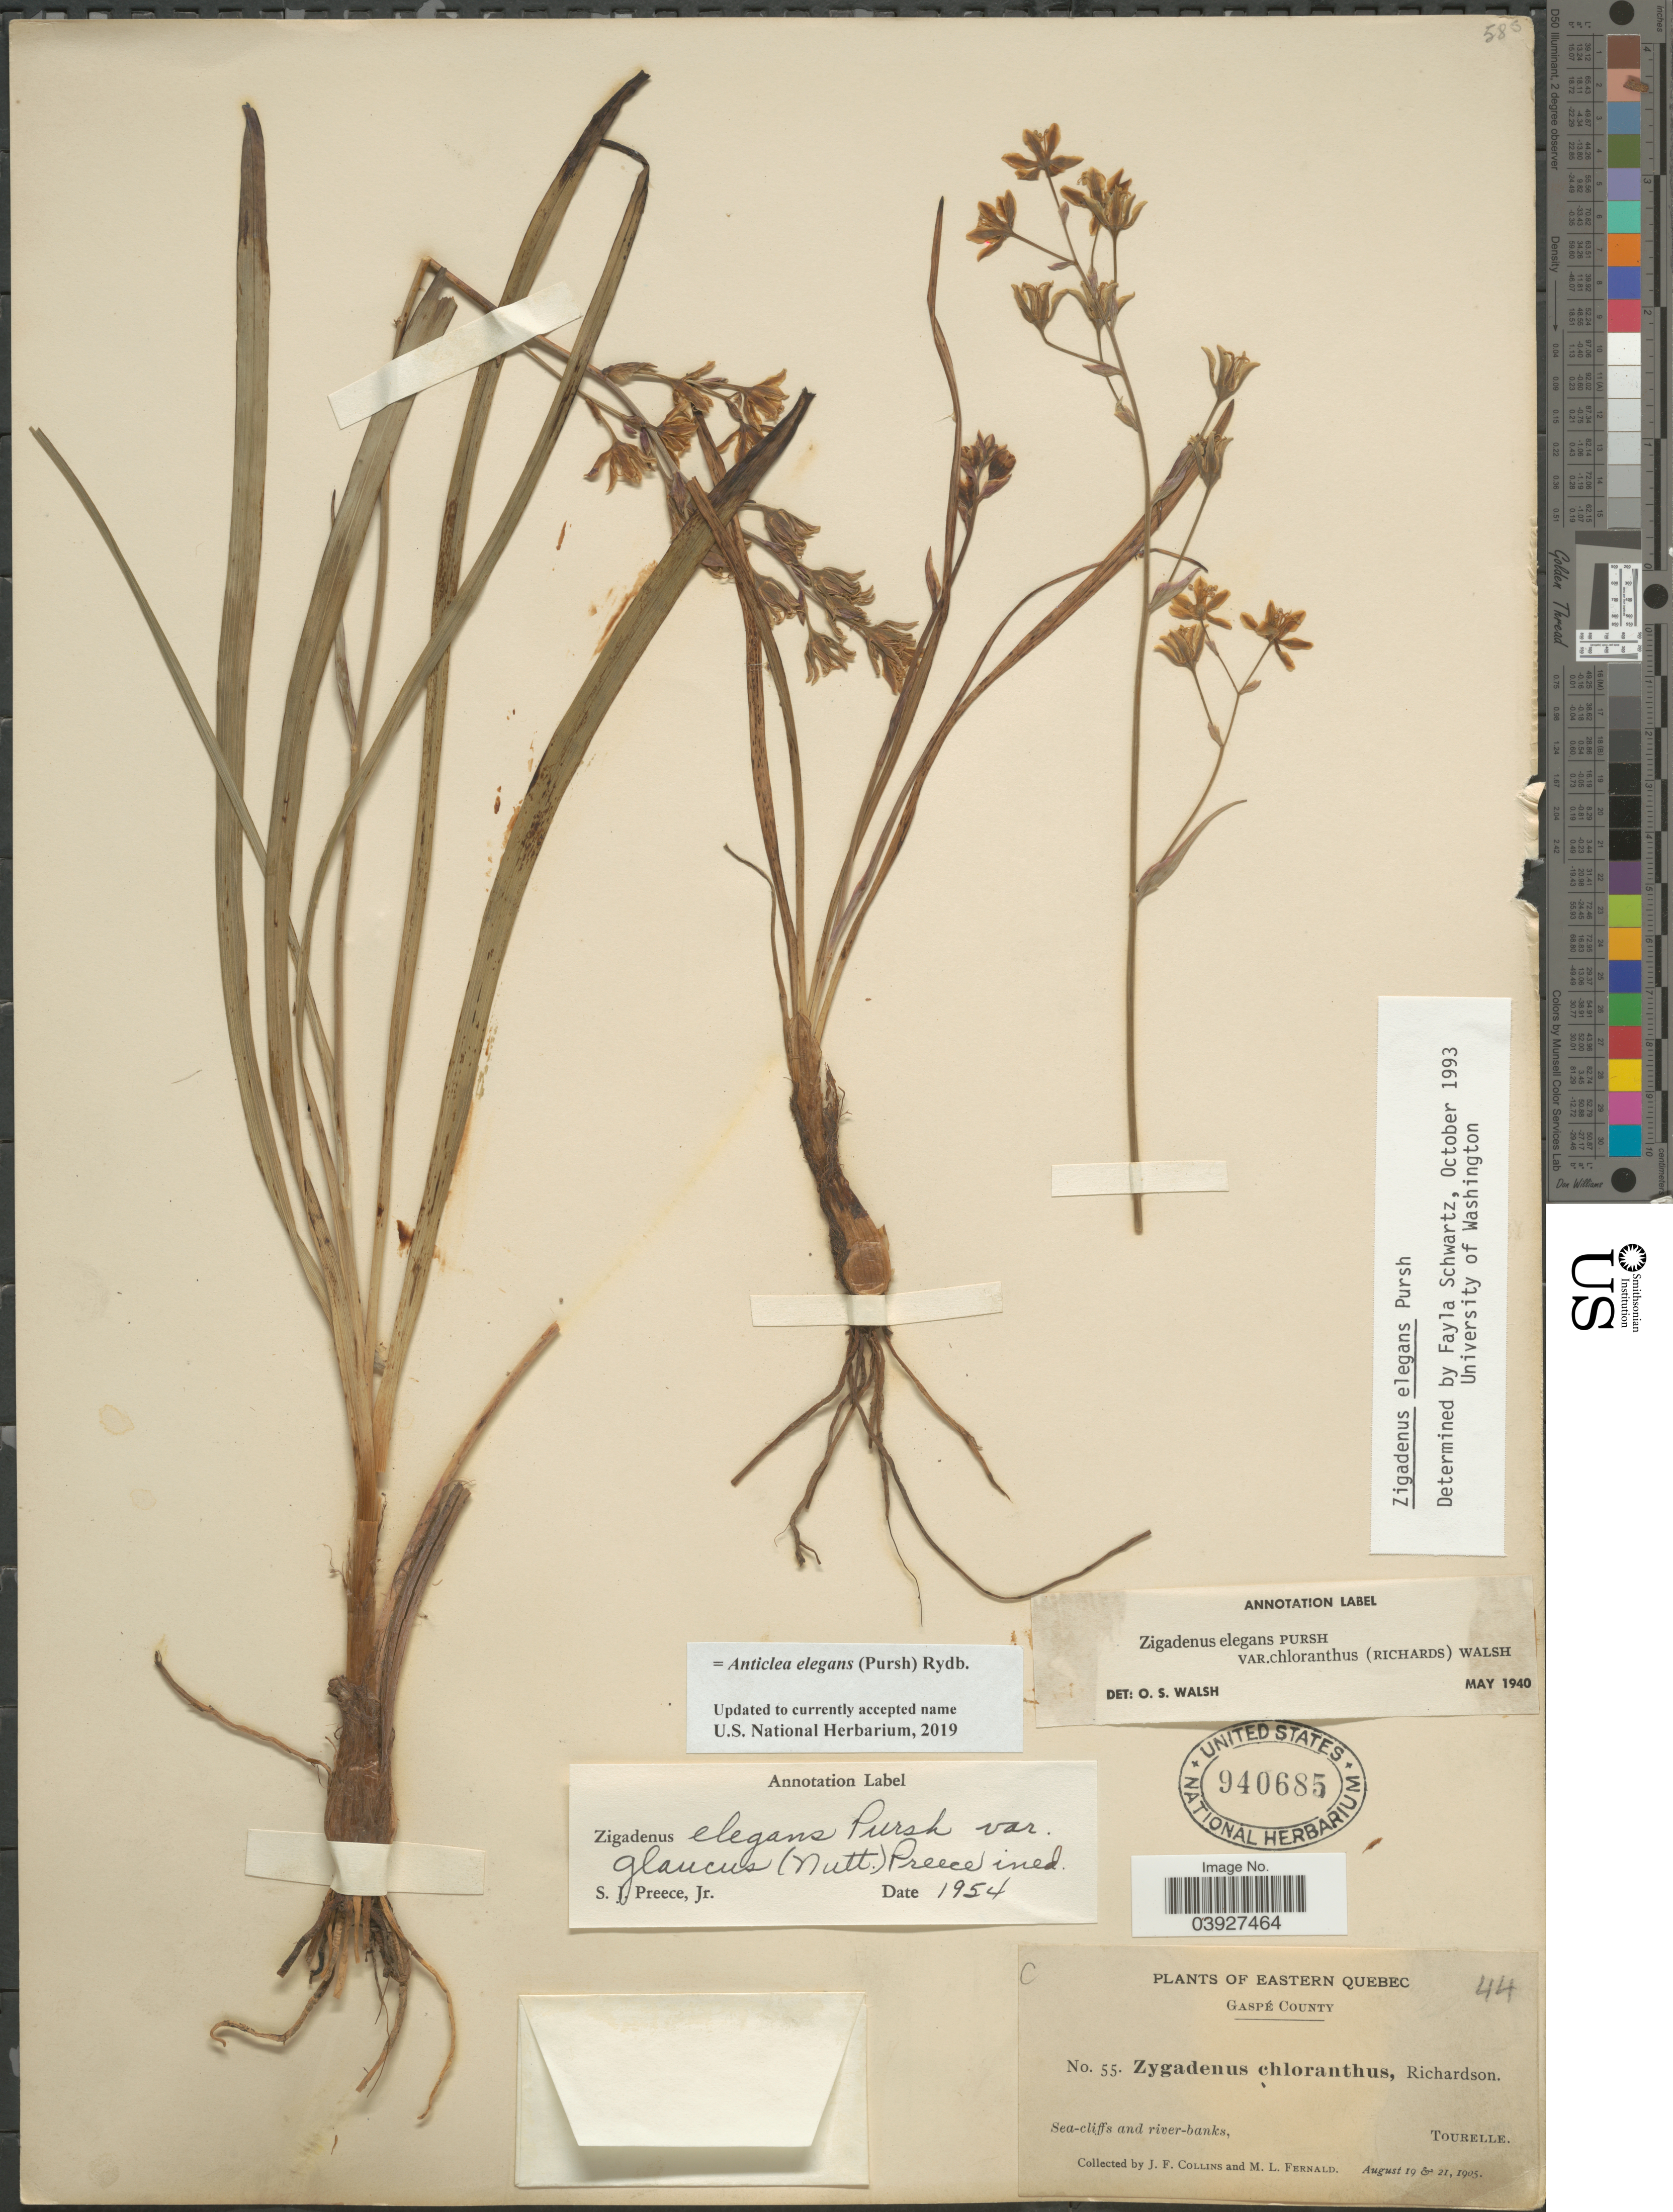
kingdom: Plantae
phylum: Tracheophyta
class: Liliopsida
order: Liliales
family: Melanthiaceae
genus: Anticlea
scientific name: Anticlea elegans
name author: (Pursh) Rydb.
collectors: J. Collins & M. L. Fernald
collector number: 55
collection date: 1905-08-19/1905-08-21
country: Canada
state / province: Quebec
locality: Eastern Quebec. Gaspé County. Sea-cliffs and river-banks. Tourelle.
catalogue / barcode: US 940685